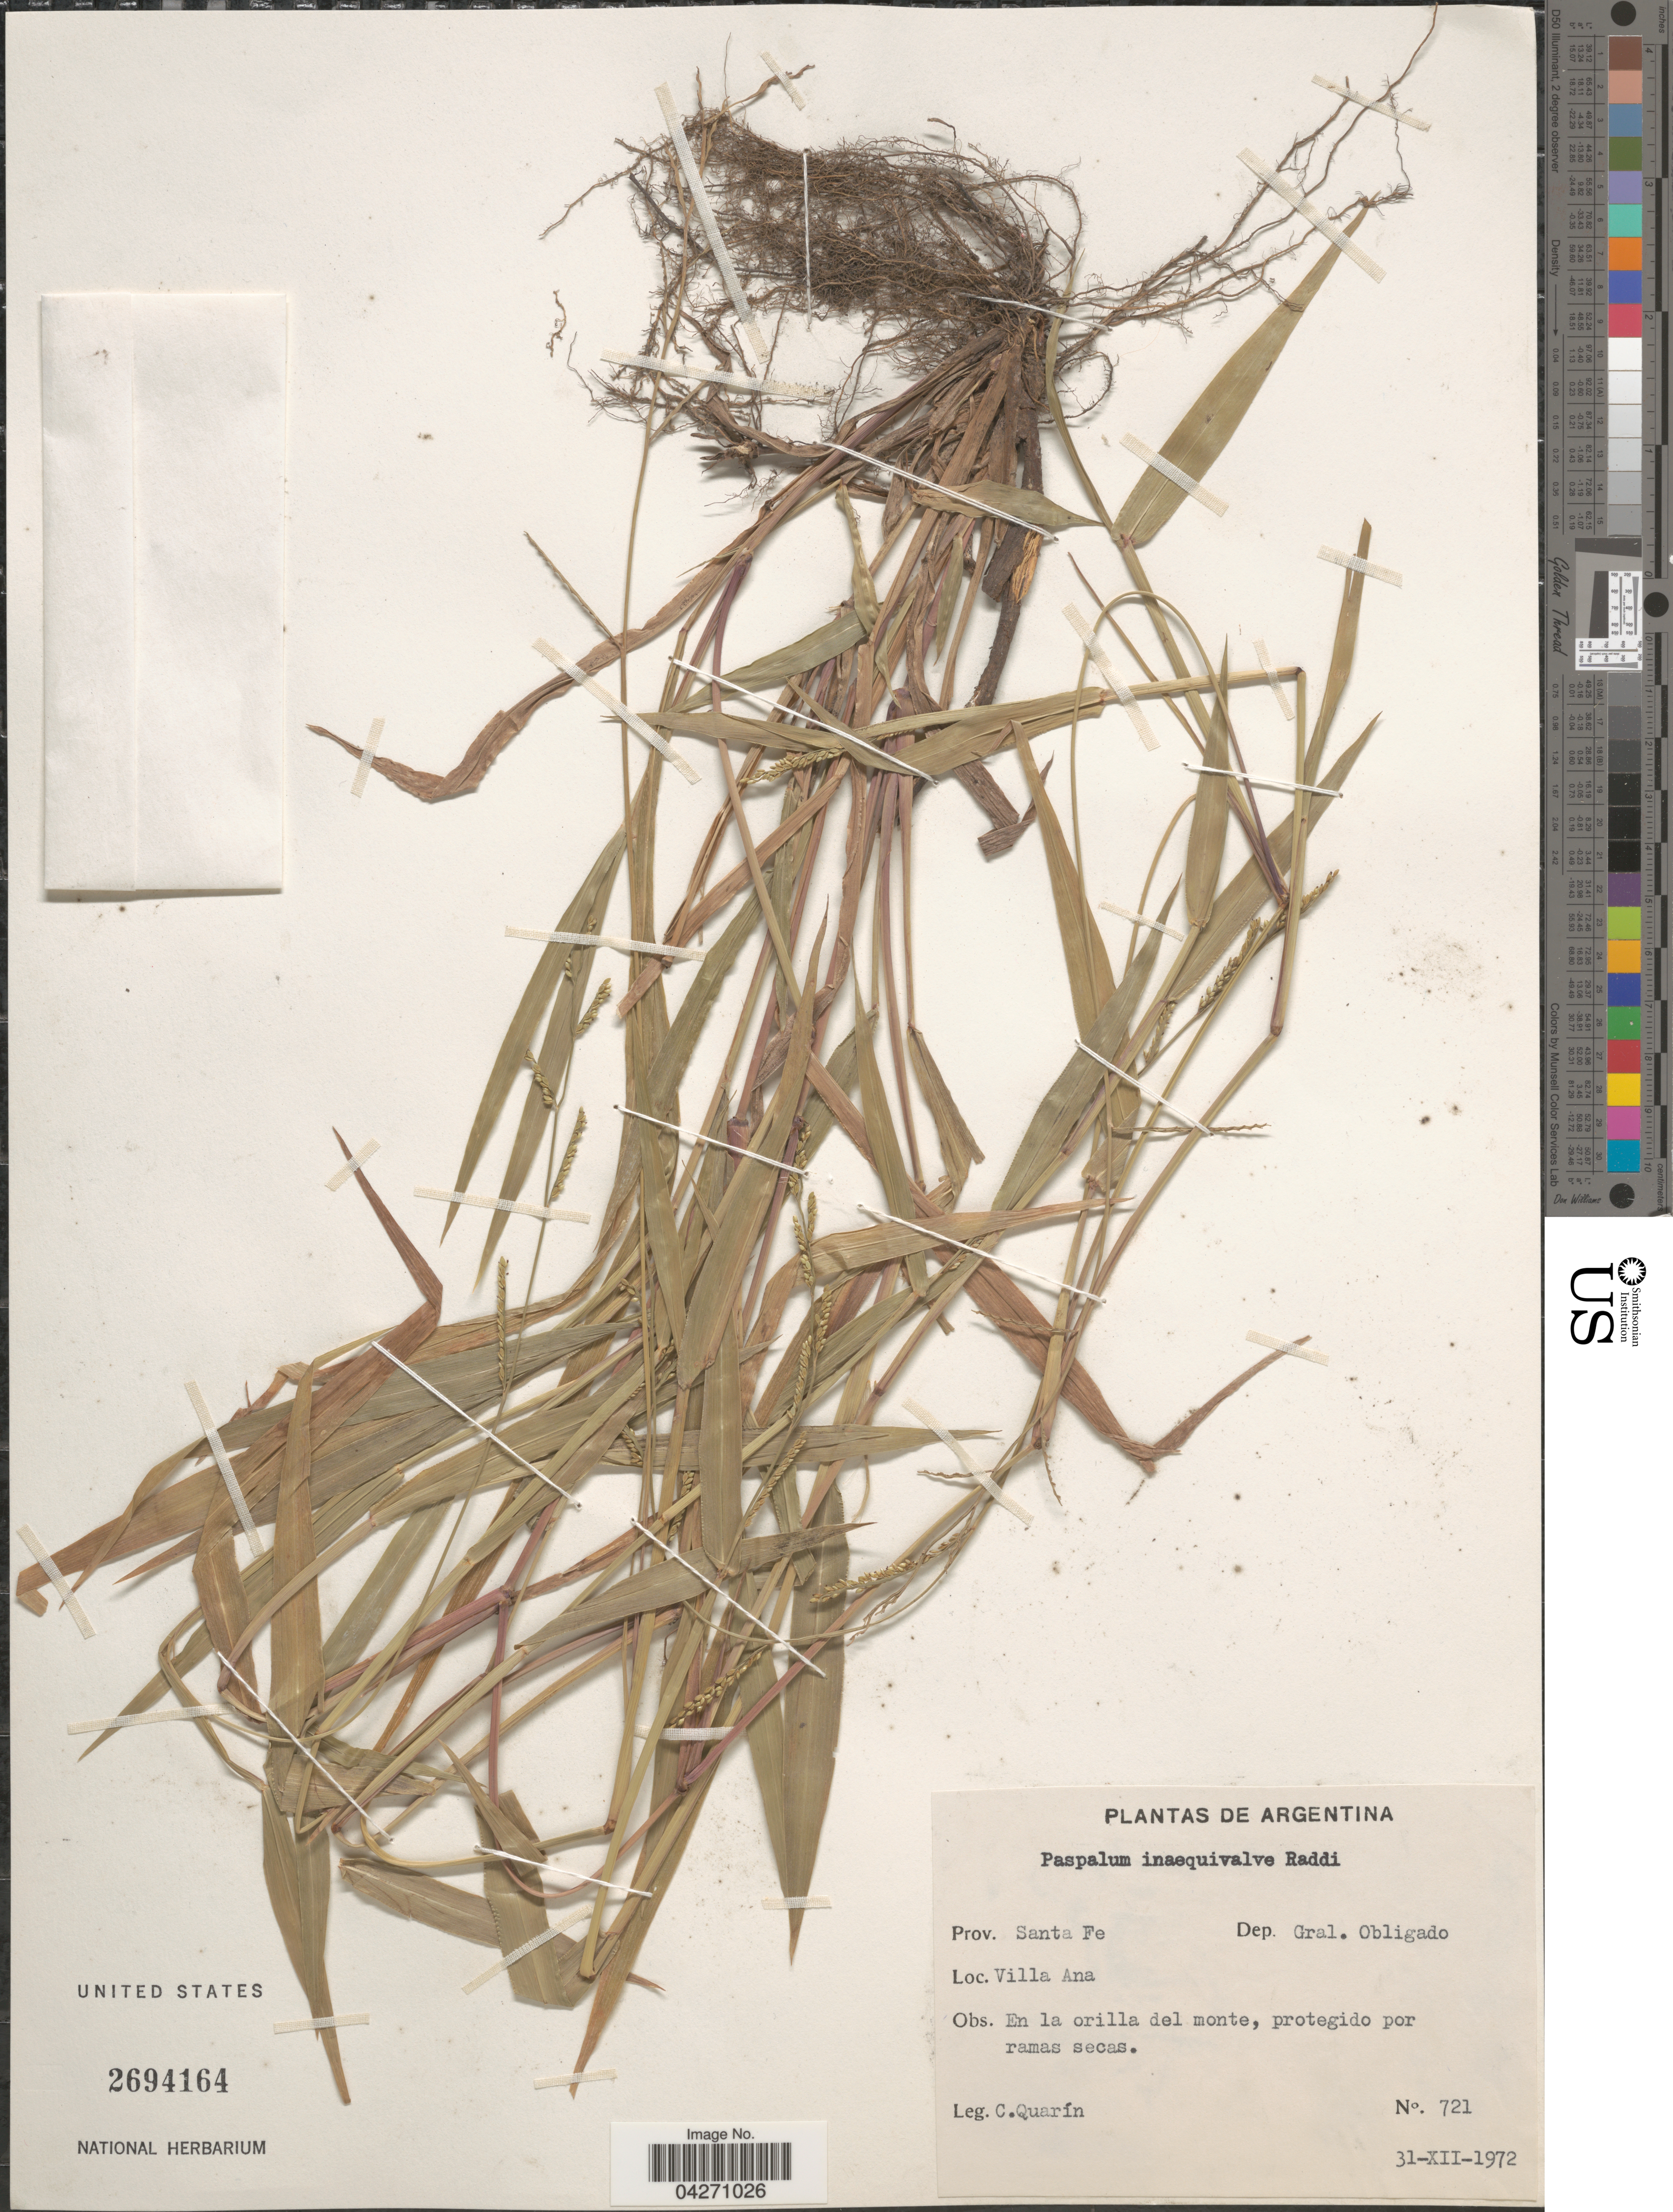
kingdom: Plantae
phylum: Tracheophyta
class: Liliopsida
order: Poales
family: Poaceae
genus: Paspalum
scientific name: Paspalum inaequivalve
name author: Raddi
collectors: C. Quarin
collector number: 721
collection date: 1972-12-31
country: Argentina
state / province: Santa Fe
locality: Dep. Gral. Obligado. Villa Ana. En la orilla del monte, protegido por ramas secas.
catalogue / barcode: US 2694164